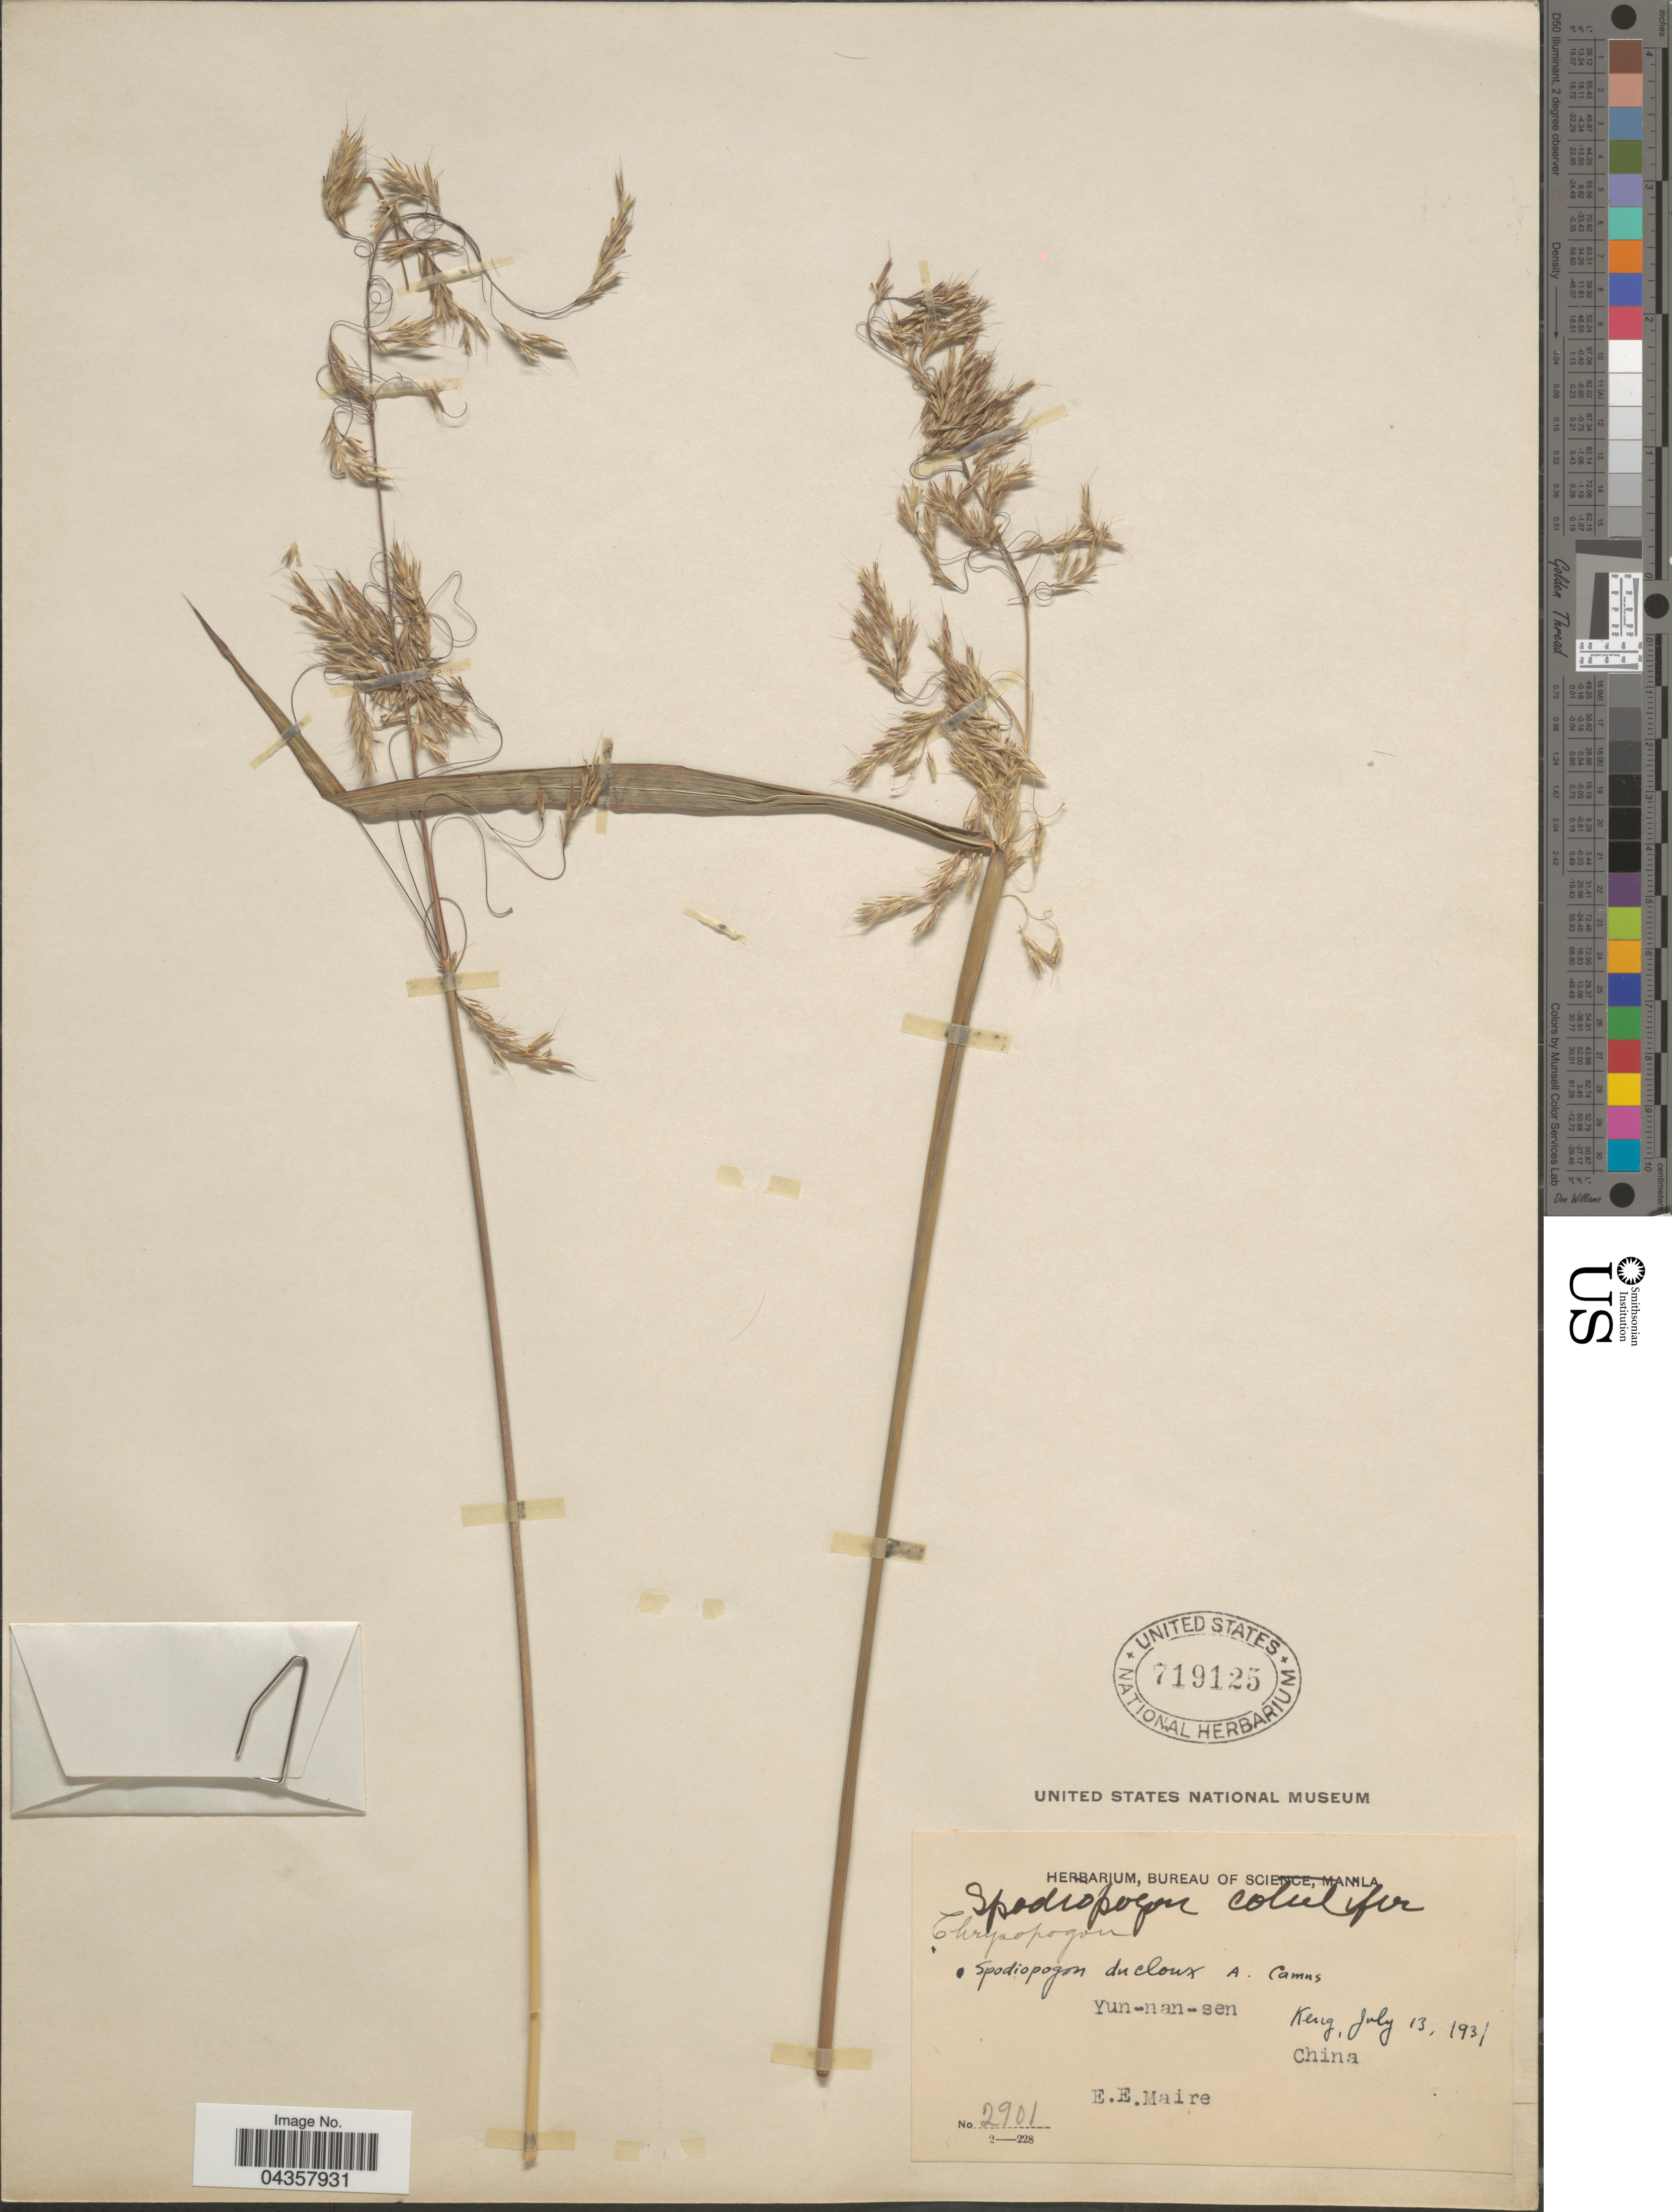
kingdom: Plantae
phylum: Tracheophyta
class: Liliopsida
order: Poales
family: Poaceae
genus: Spodiopogon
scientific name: Spodiopogon duclouxii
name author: A. Camus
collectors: E. E. Maire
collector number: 2901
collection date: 1931-07-13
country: China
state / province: Yunnan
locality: Yun-nan-sen. Keng.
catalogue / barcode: US 719125